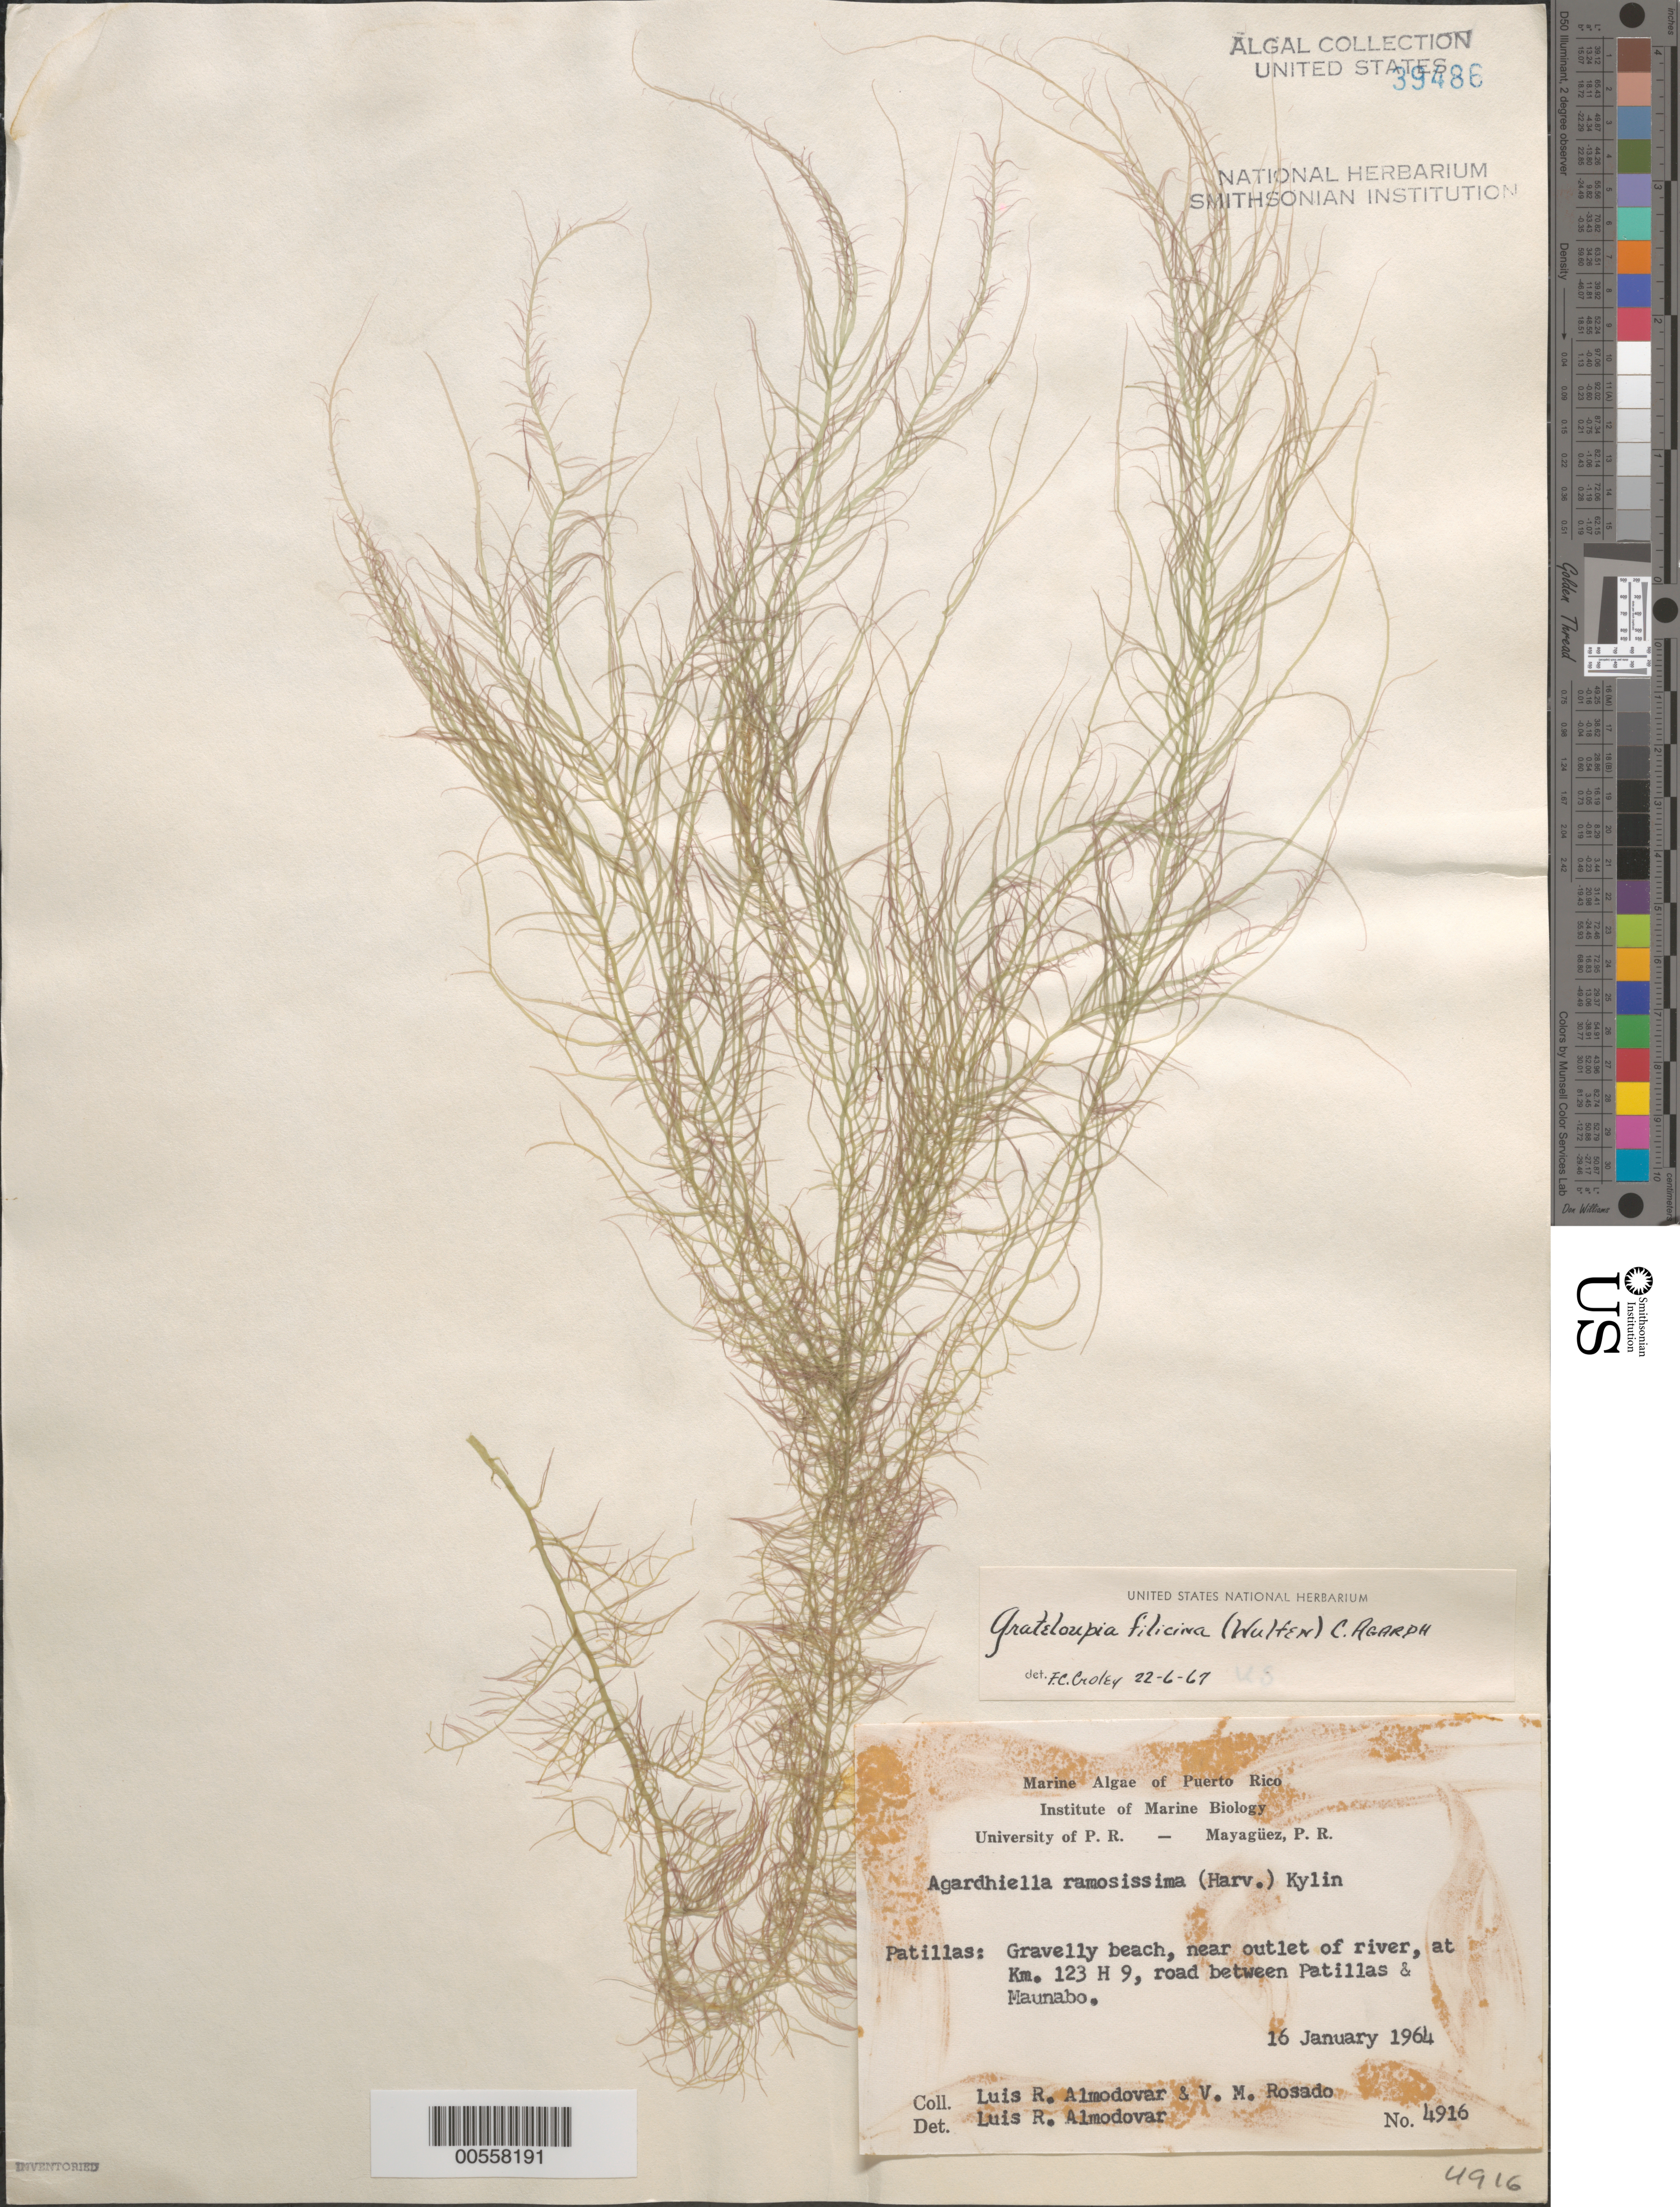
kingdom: Plantae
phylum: Rhodophyta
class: Florideophyceae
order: Halymeniales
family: Halymeniaceae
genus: Grateloupia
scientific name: Grateloupia filicina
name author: (J.V.Lamouroux) C. Agardh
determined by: Croley, F. C.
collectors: L. Almodovar & V. Rosado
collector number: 4916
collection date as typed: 16 Jan 1964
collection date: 1964-01-16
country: Puerto Rico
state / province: Patillas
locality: Between Patillas and Maunabo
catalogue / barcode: US 39486